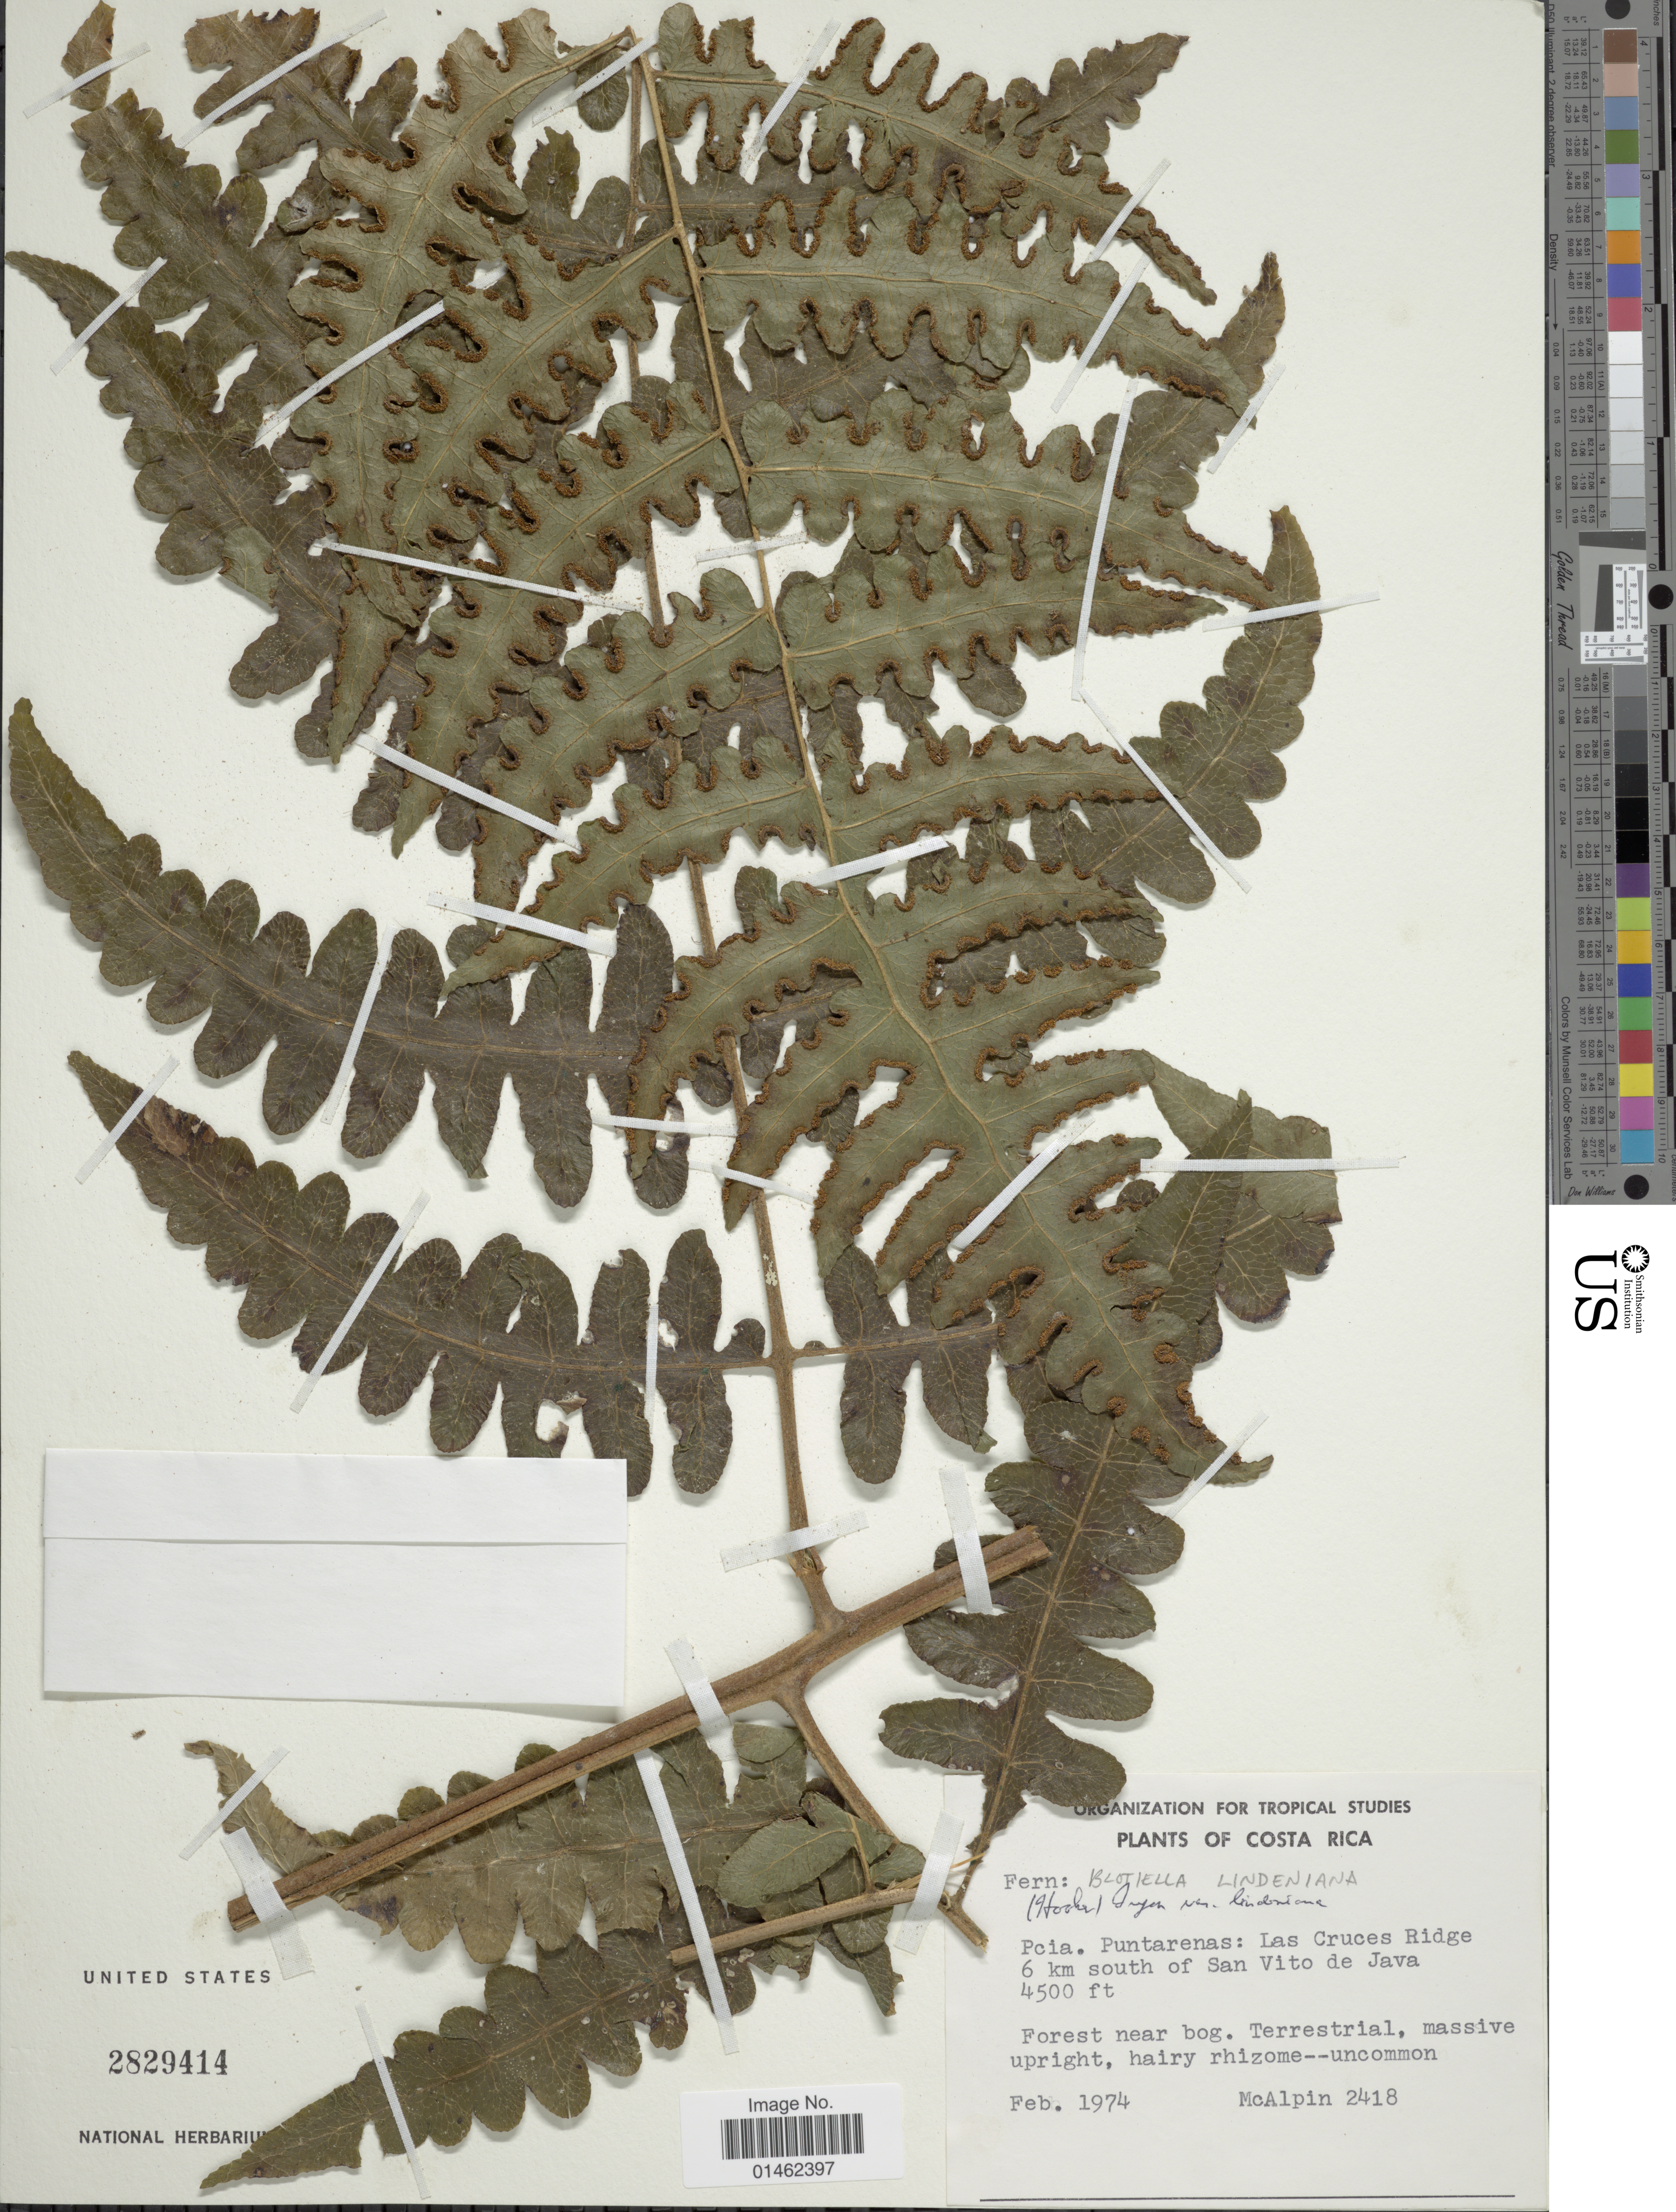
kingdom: Plantae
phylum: Tracheophyta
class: Polypodiopsida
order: Polypodiales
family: Dennstaedtiaceae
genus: Blotiella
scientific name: Blotiella lindeniana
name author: (Hook.) R.M. Tryon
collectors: -- McAlpin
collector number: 2418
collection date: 1974-02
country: Costa Rica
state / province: Puntarenas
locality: Las Cruces Ridge 6 km south of San Vito de Java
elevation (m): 1372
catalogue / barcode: US 2829414